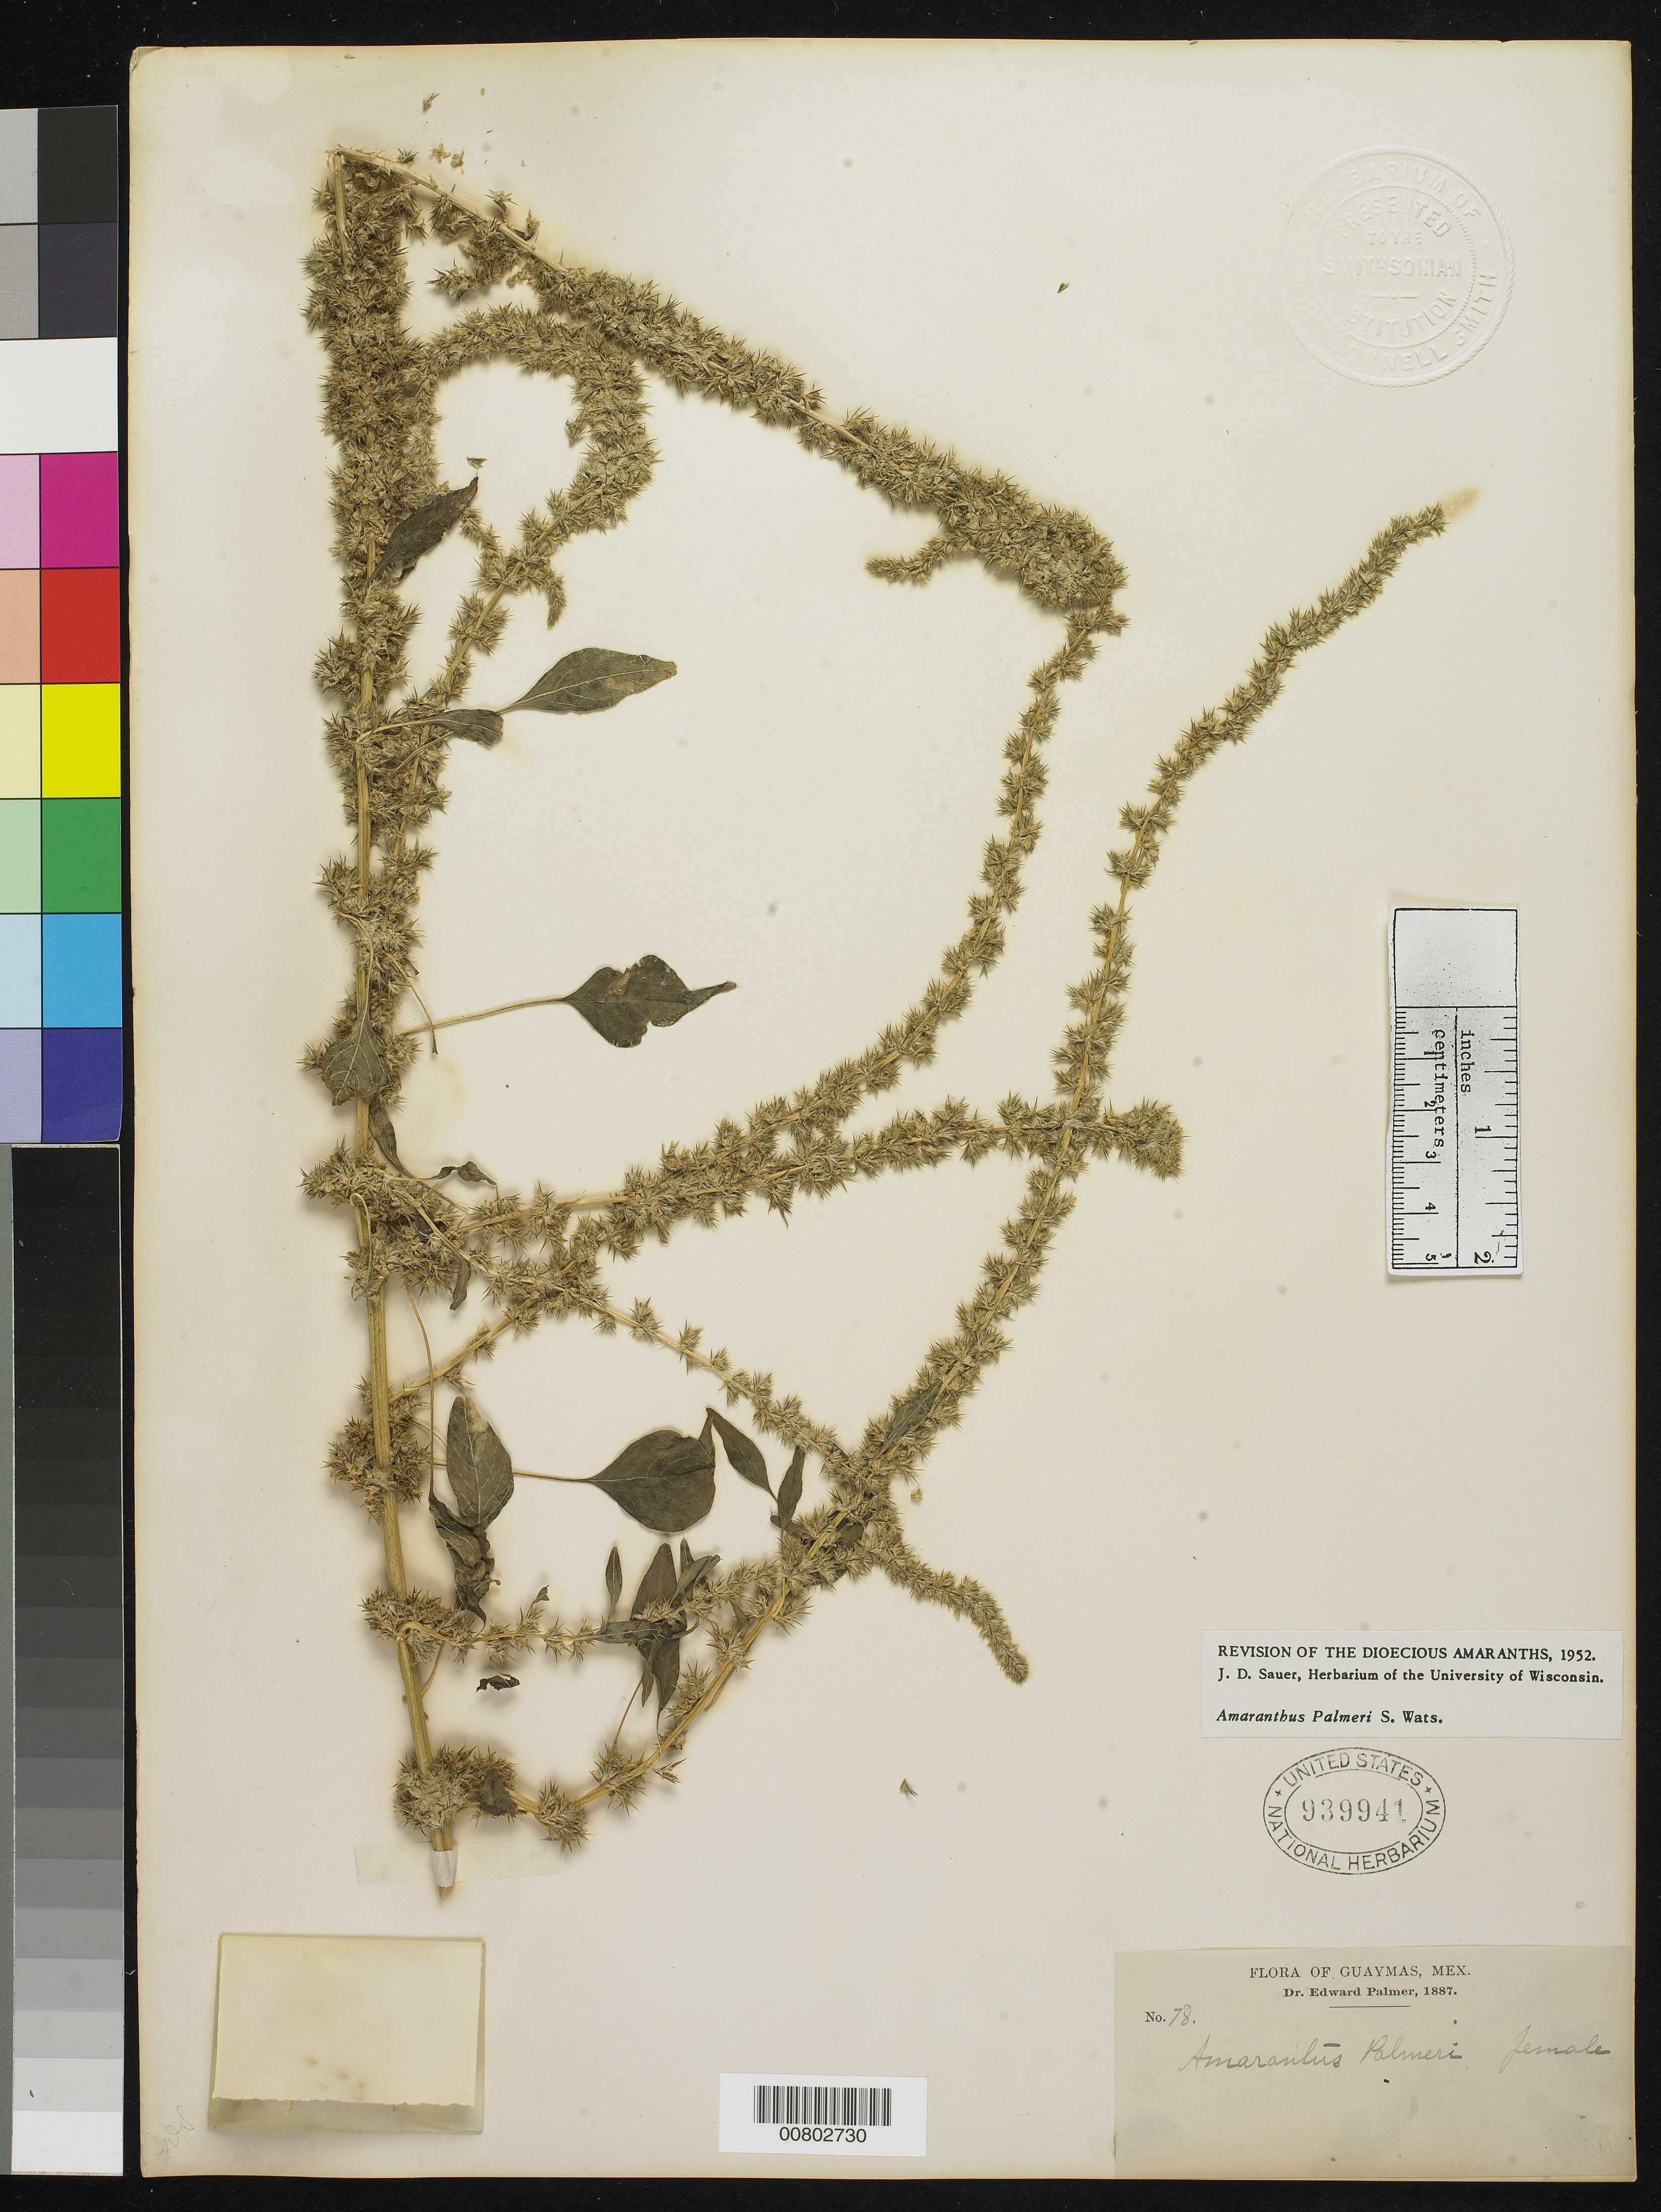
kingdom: Plantae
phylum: Tracheophyta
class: Magnoliopsida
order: Caryophyllales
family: Amaranthaceae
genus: Amaranthus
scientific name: Amaranthus palmeri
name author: S. Watson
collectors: E. Palmer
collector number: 78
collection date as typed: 1887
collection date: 1887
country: Mexico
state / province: Sonora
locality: Guaymas, Sonora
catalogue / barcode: US 939941